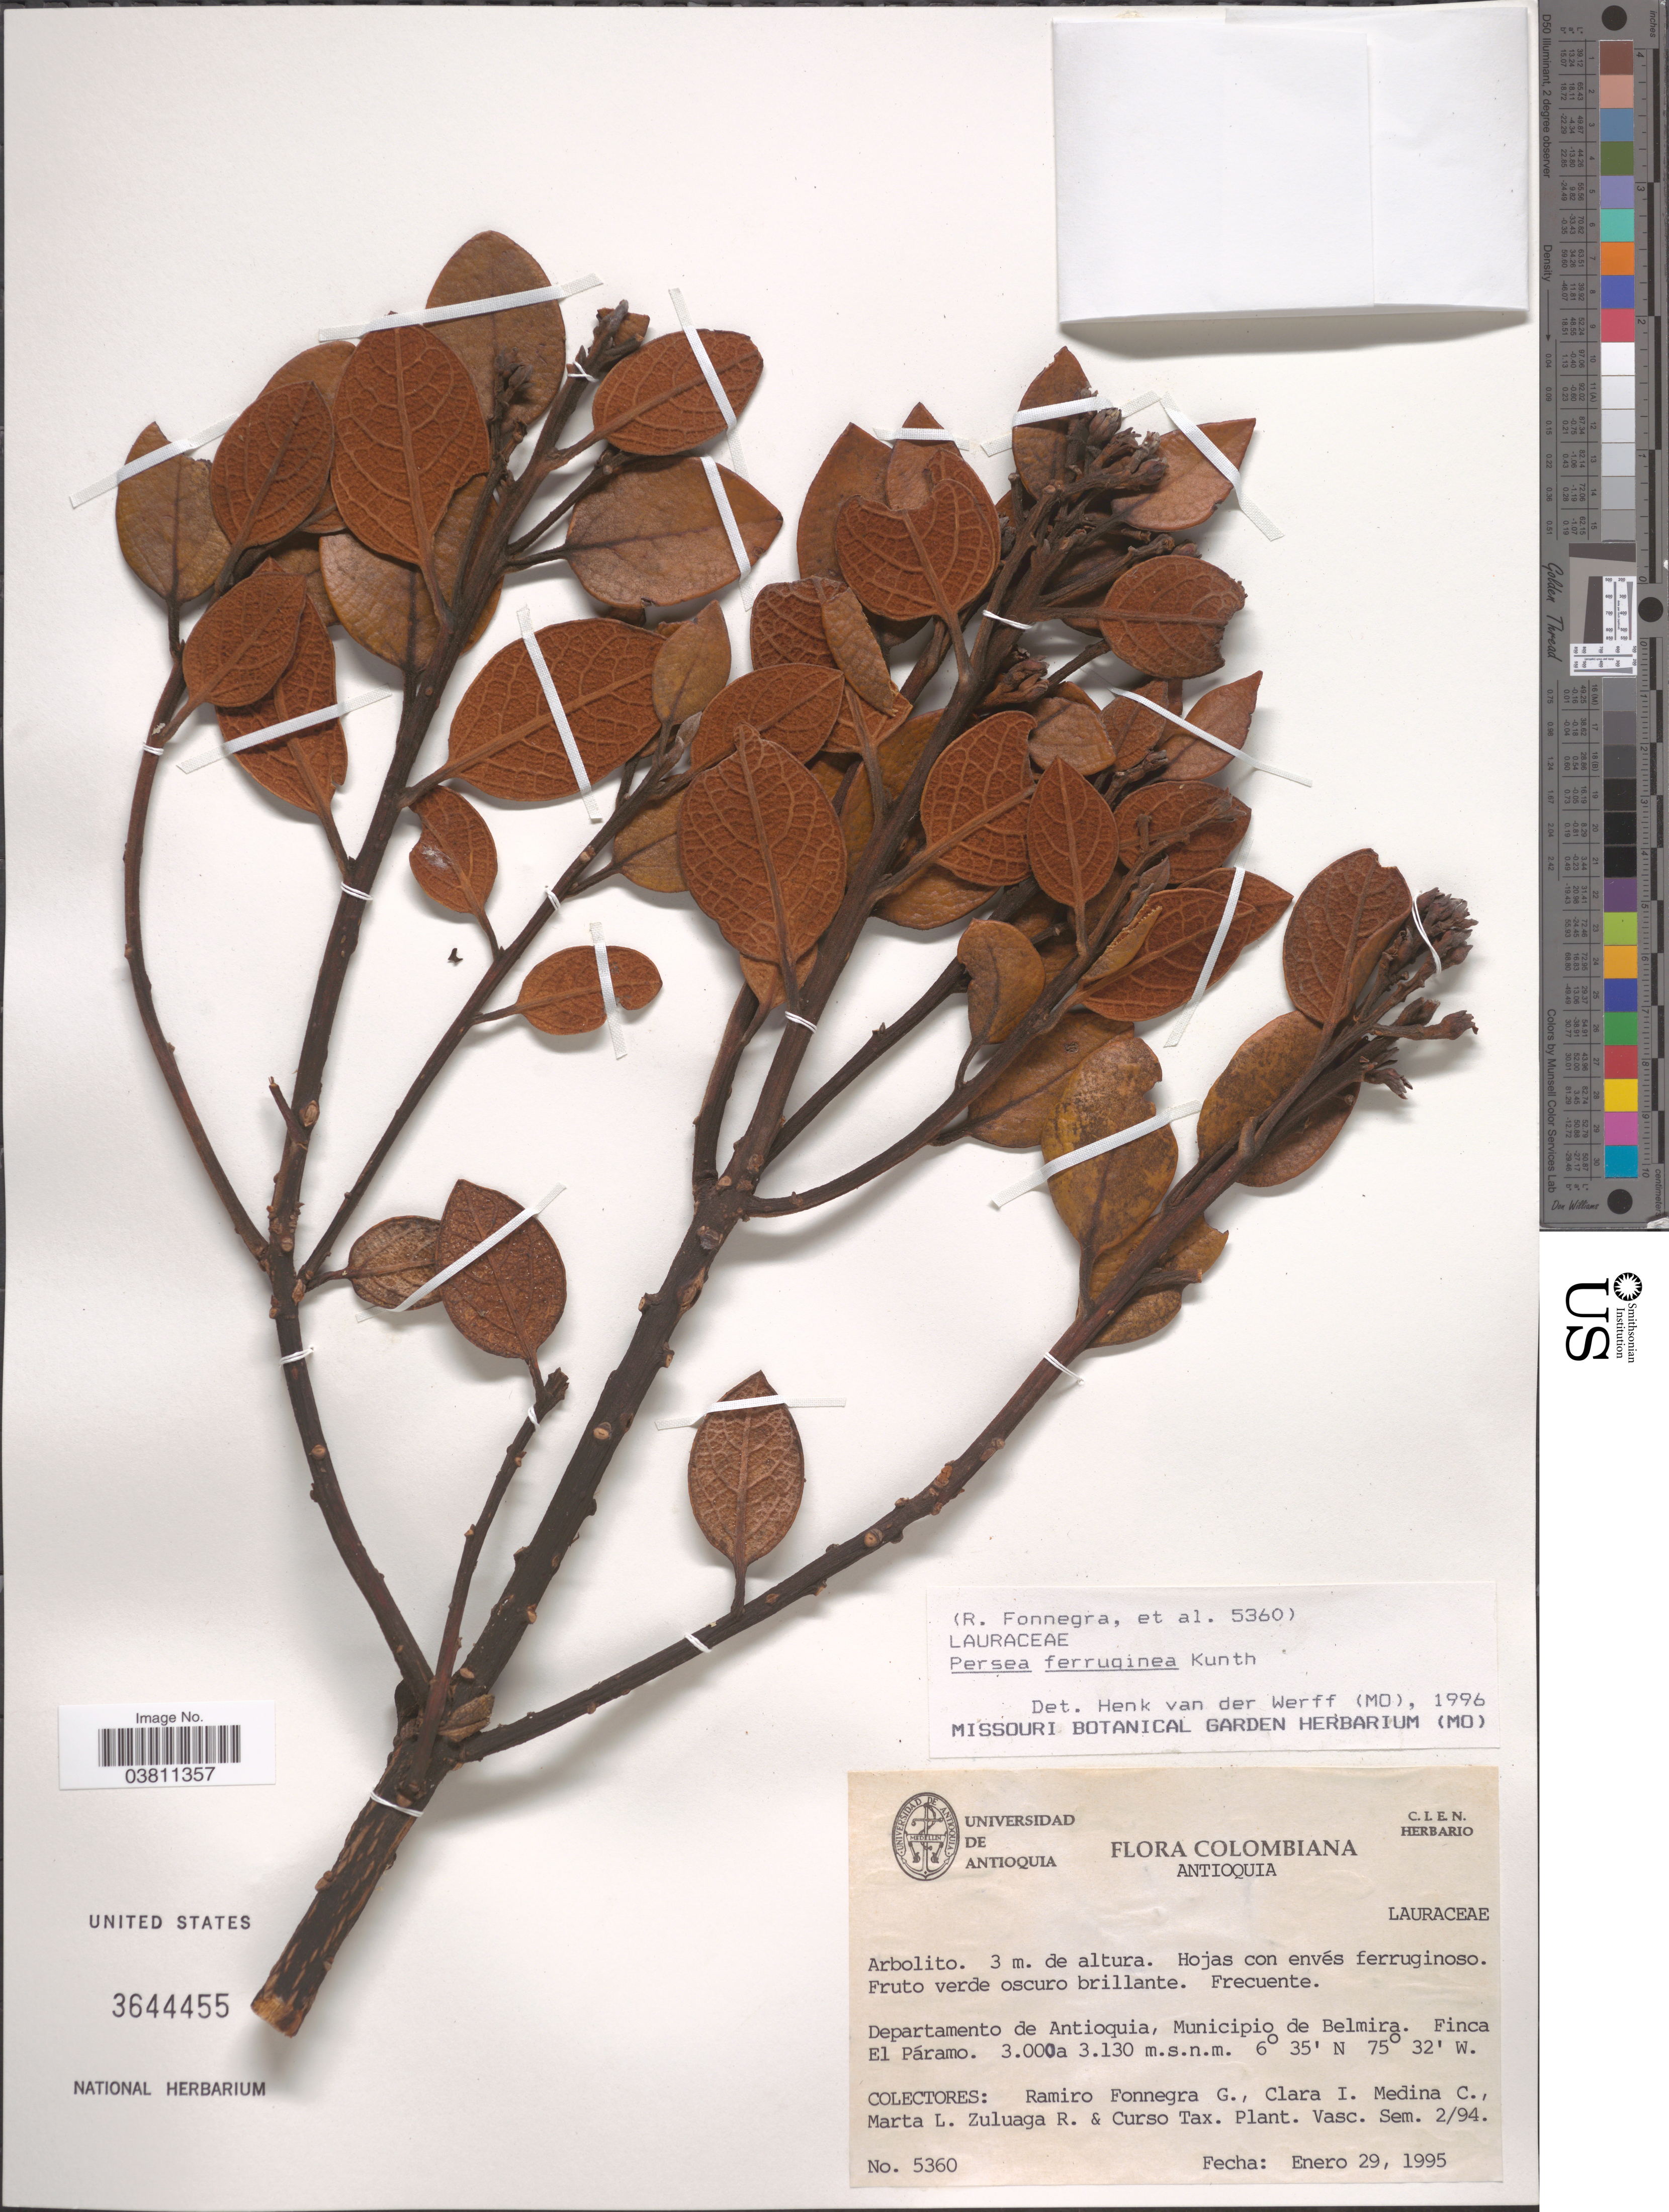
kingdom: Plantae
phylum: Tracheophyta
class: Magnoliopsida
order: Laurales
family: Lauraceae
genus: Persea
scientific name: Persea ferruginea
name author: Kunth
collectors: R. Fonnegra G., C. Medina C., M. Zuluaga R. & Curso Tax. Plant. Vasc.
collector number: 5360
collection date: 1995-01-29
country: Colombia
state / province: Antioquia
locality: Departamento de Antioquia, Municipio de Belmira. Finca El Páramo.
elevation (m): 3000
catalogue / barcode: US 3644455